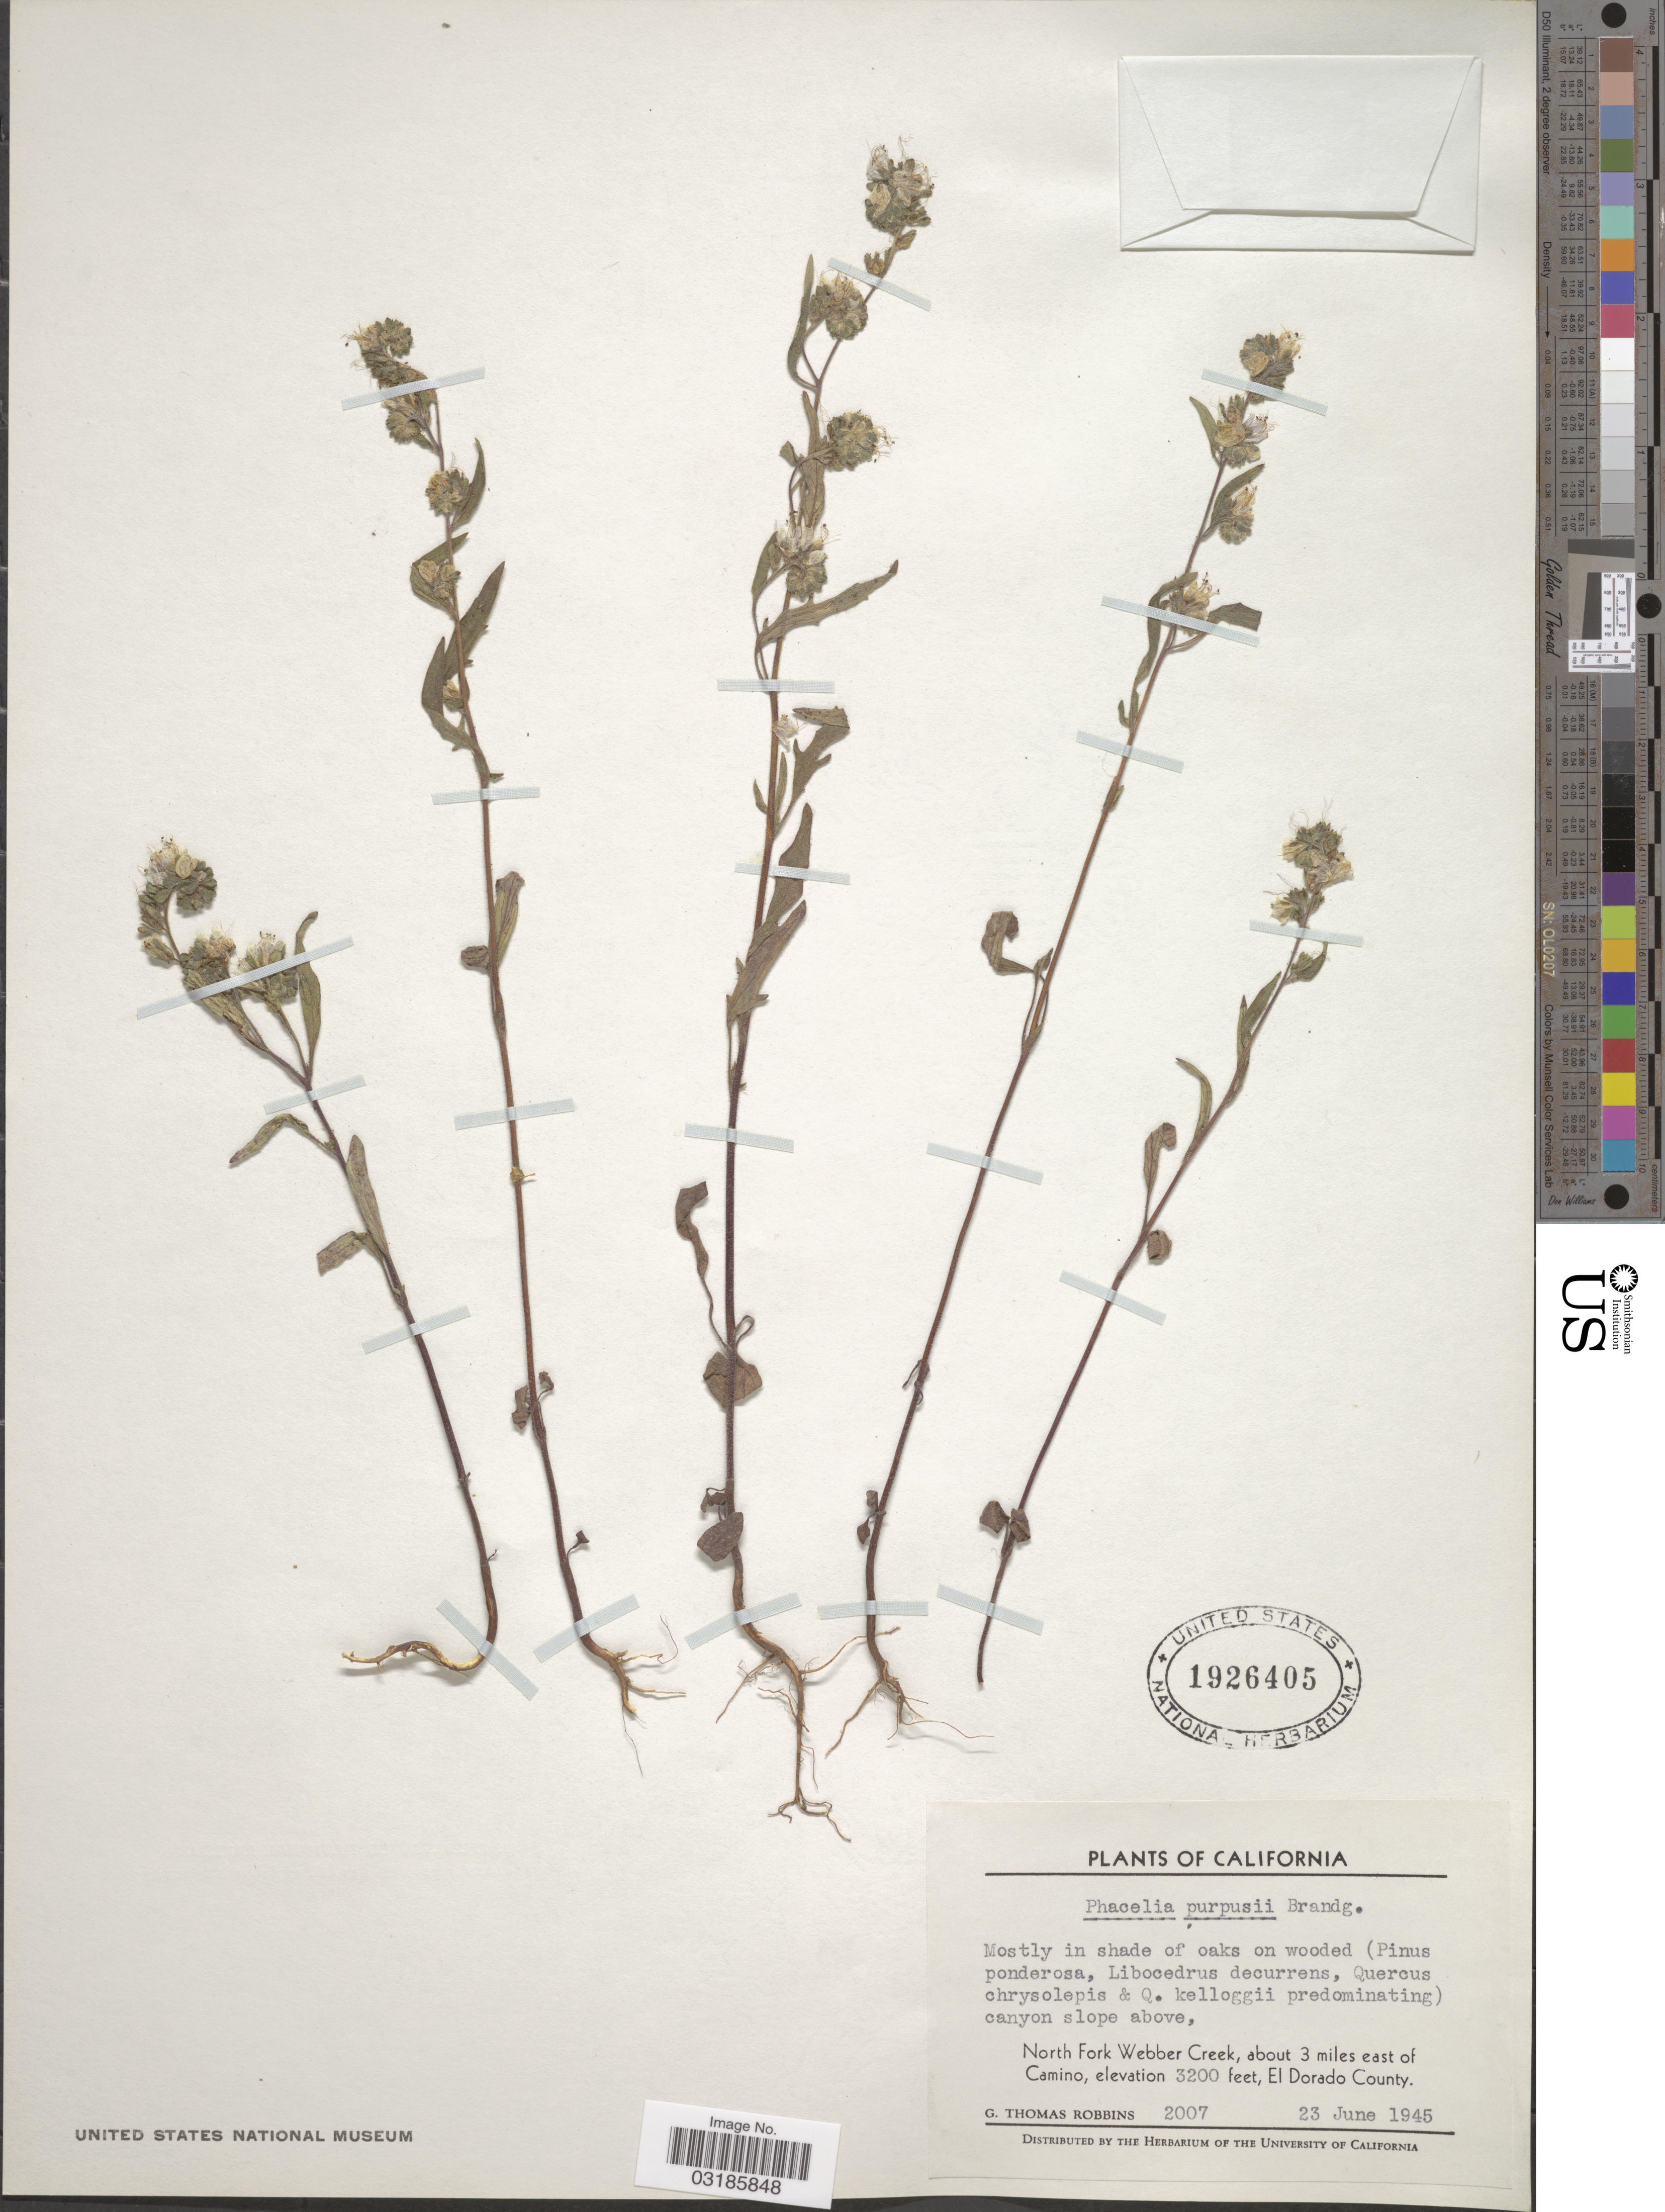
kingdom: Plantae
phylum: Tracheophyta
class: Magnoliopsida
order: Boraginales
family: Hydrophyllaceae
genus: Phacelia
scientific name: Phacelia purpusii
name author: Brandegee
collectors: G. T. Robbins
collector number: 2007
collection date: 1945-06-23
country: United States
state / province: California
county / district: El Dorado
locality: North Fork Webber Creek, about 3 miles east of Camino. El Dorado County.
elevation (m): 975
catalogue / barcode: US 1926405